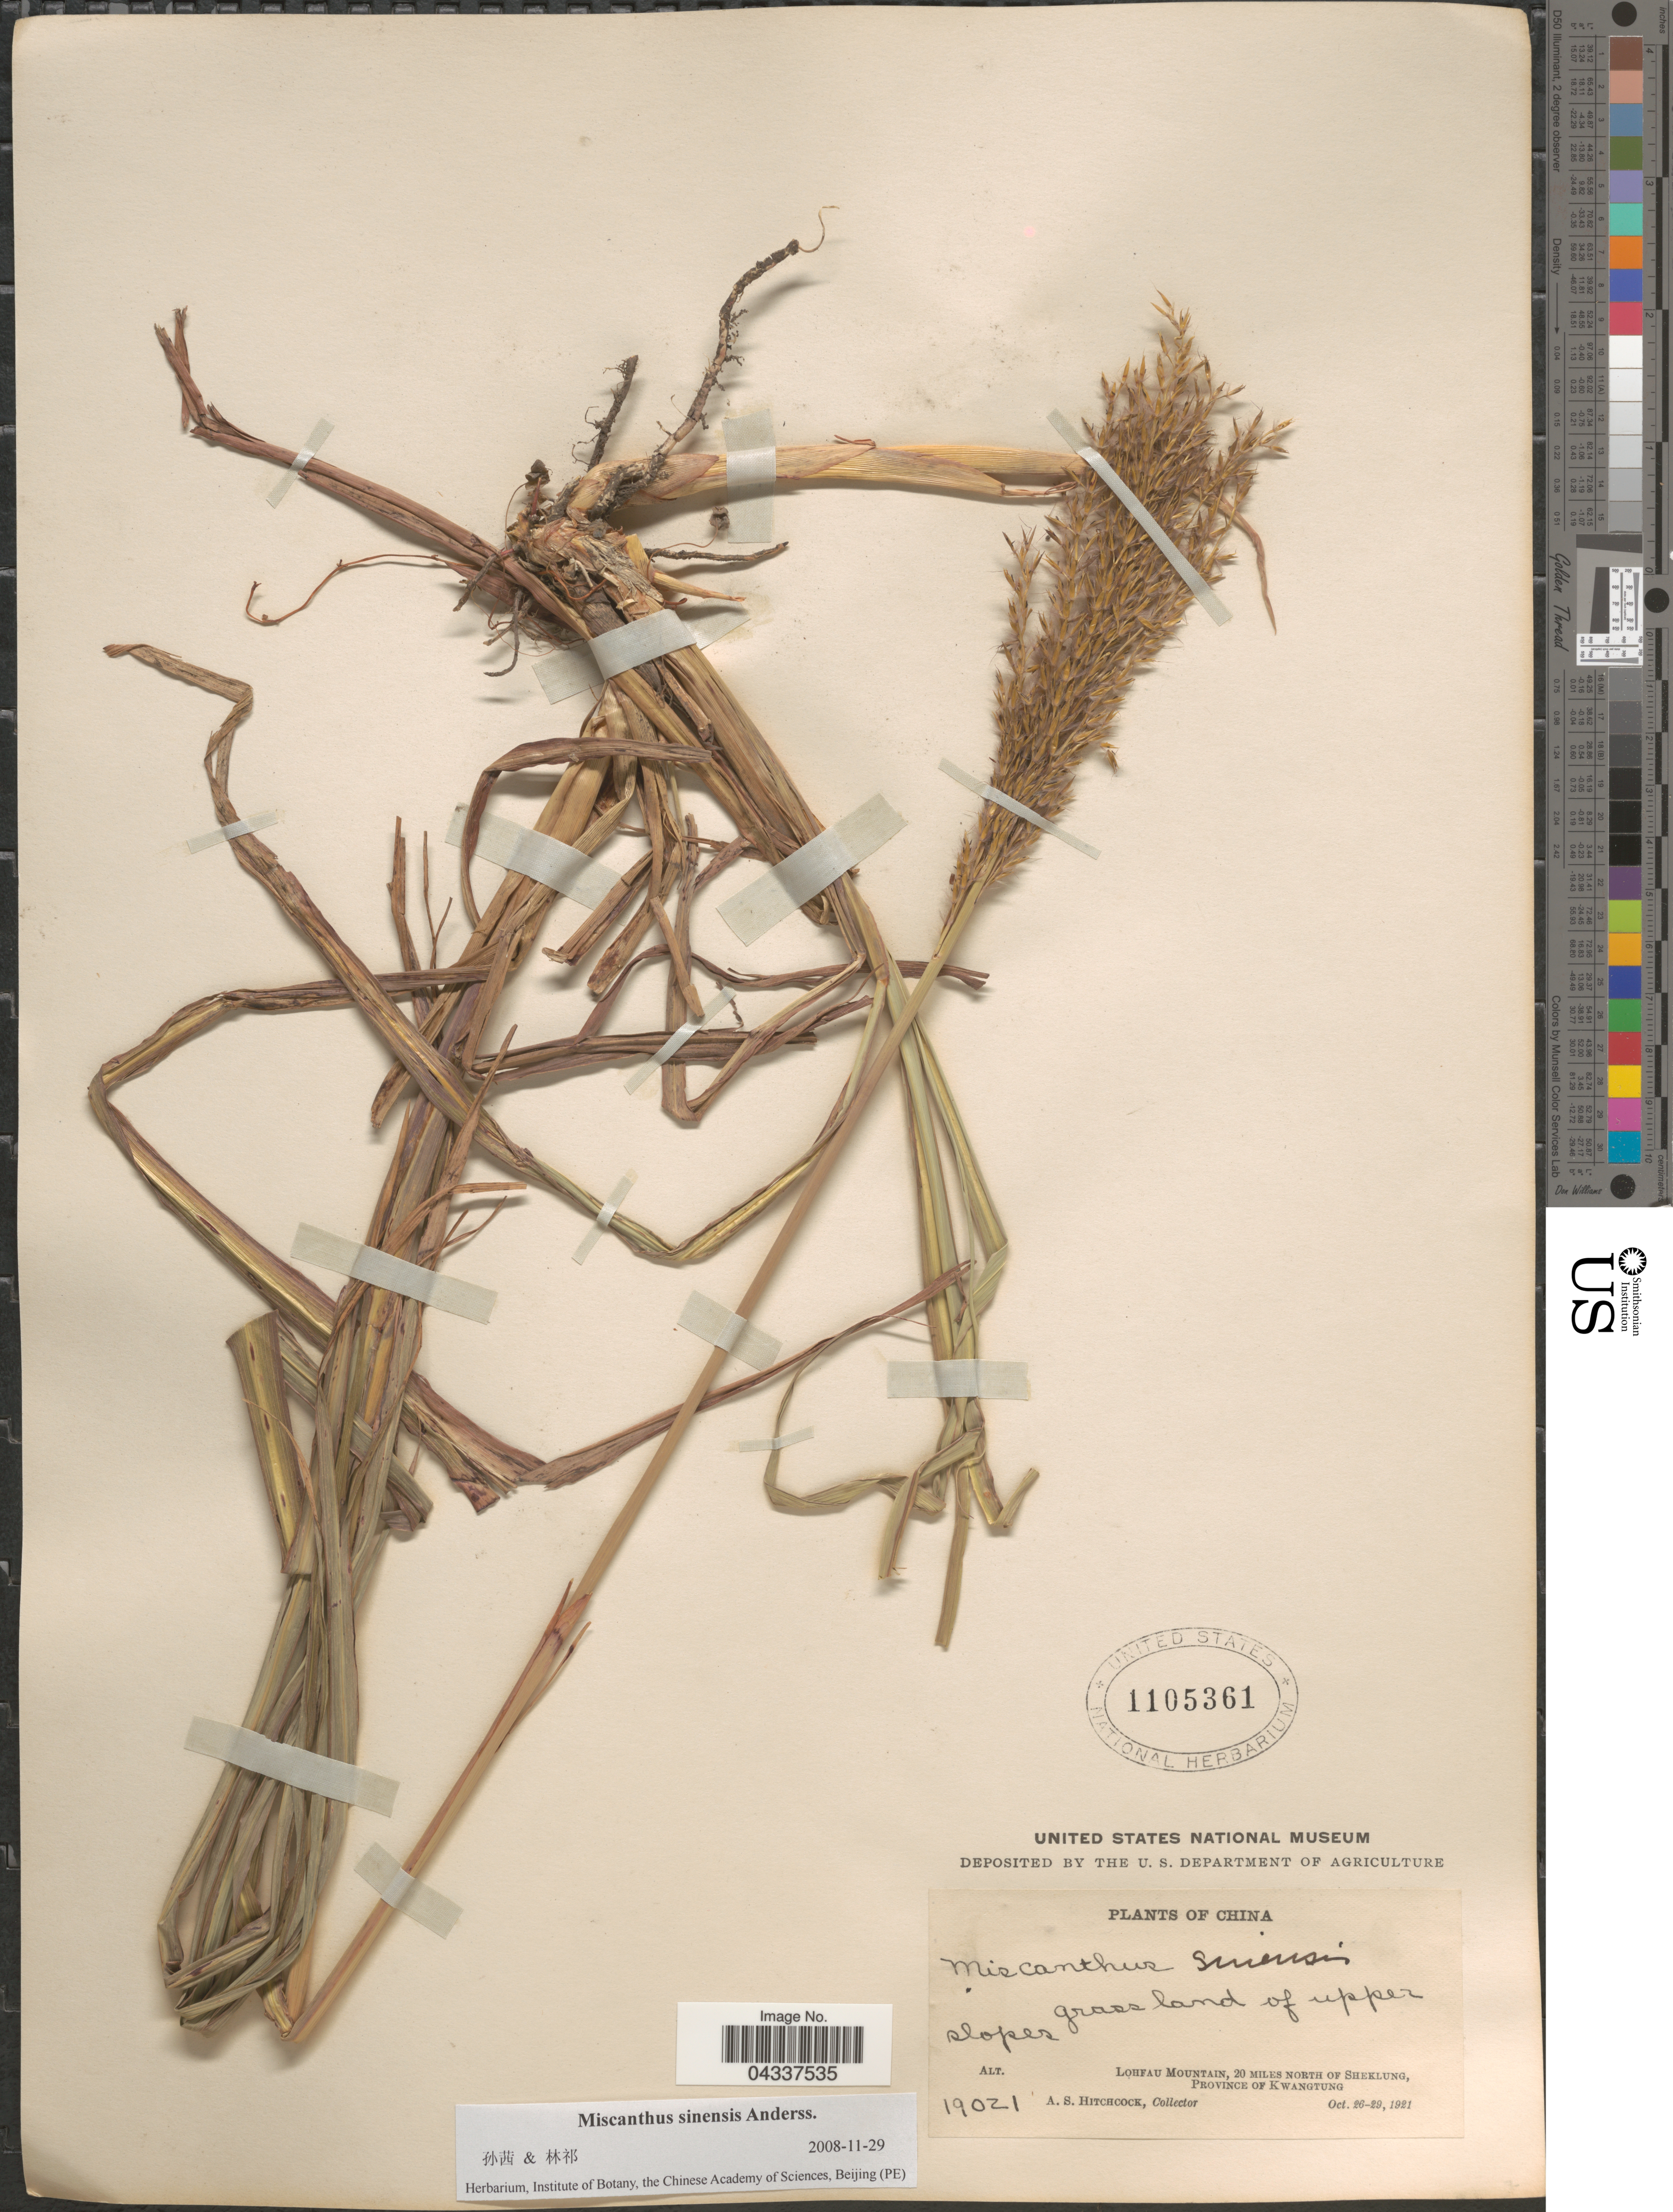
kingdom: Plantae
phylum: Tracheophyta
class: Liliopsida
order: Poales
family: Poaceae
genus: Miscanthus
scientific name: Miscanthus sinensis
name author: Andersson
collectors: A. S. Hitchcock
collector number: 19021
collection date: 1921-10-26/1921-10-29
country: China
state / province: Guangdong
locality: Grassland of upper slopes. Lohfau Mountain, 20 miles north of Sheklung, Province of Kwangtung.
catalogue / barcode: US 1105361